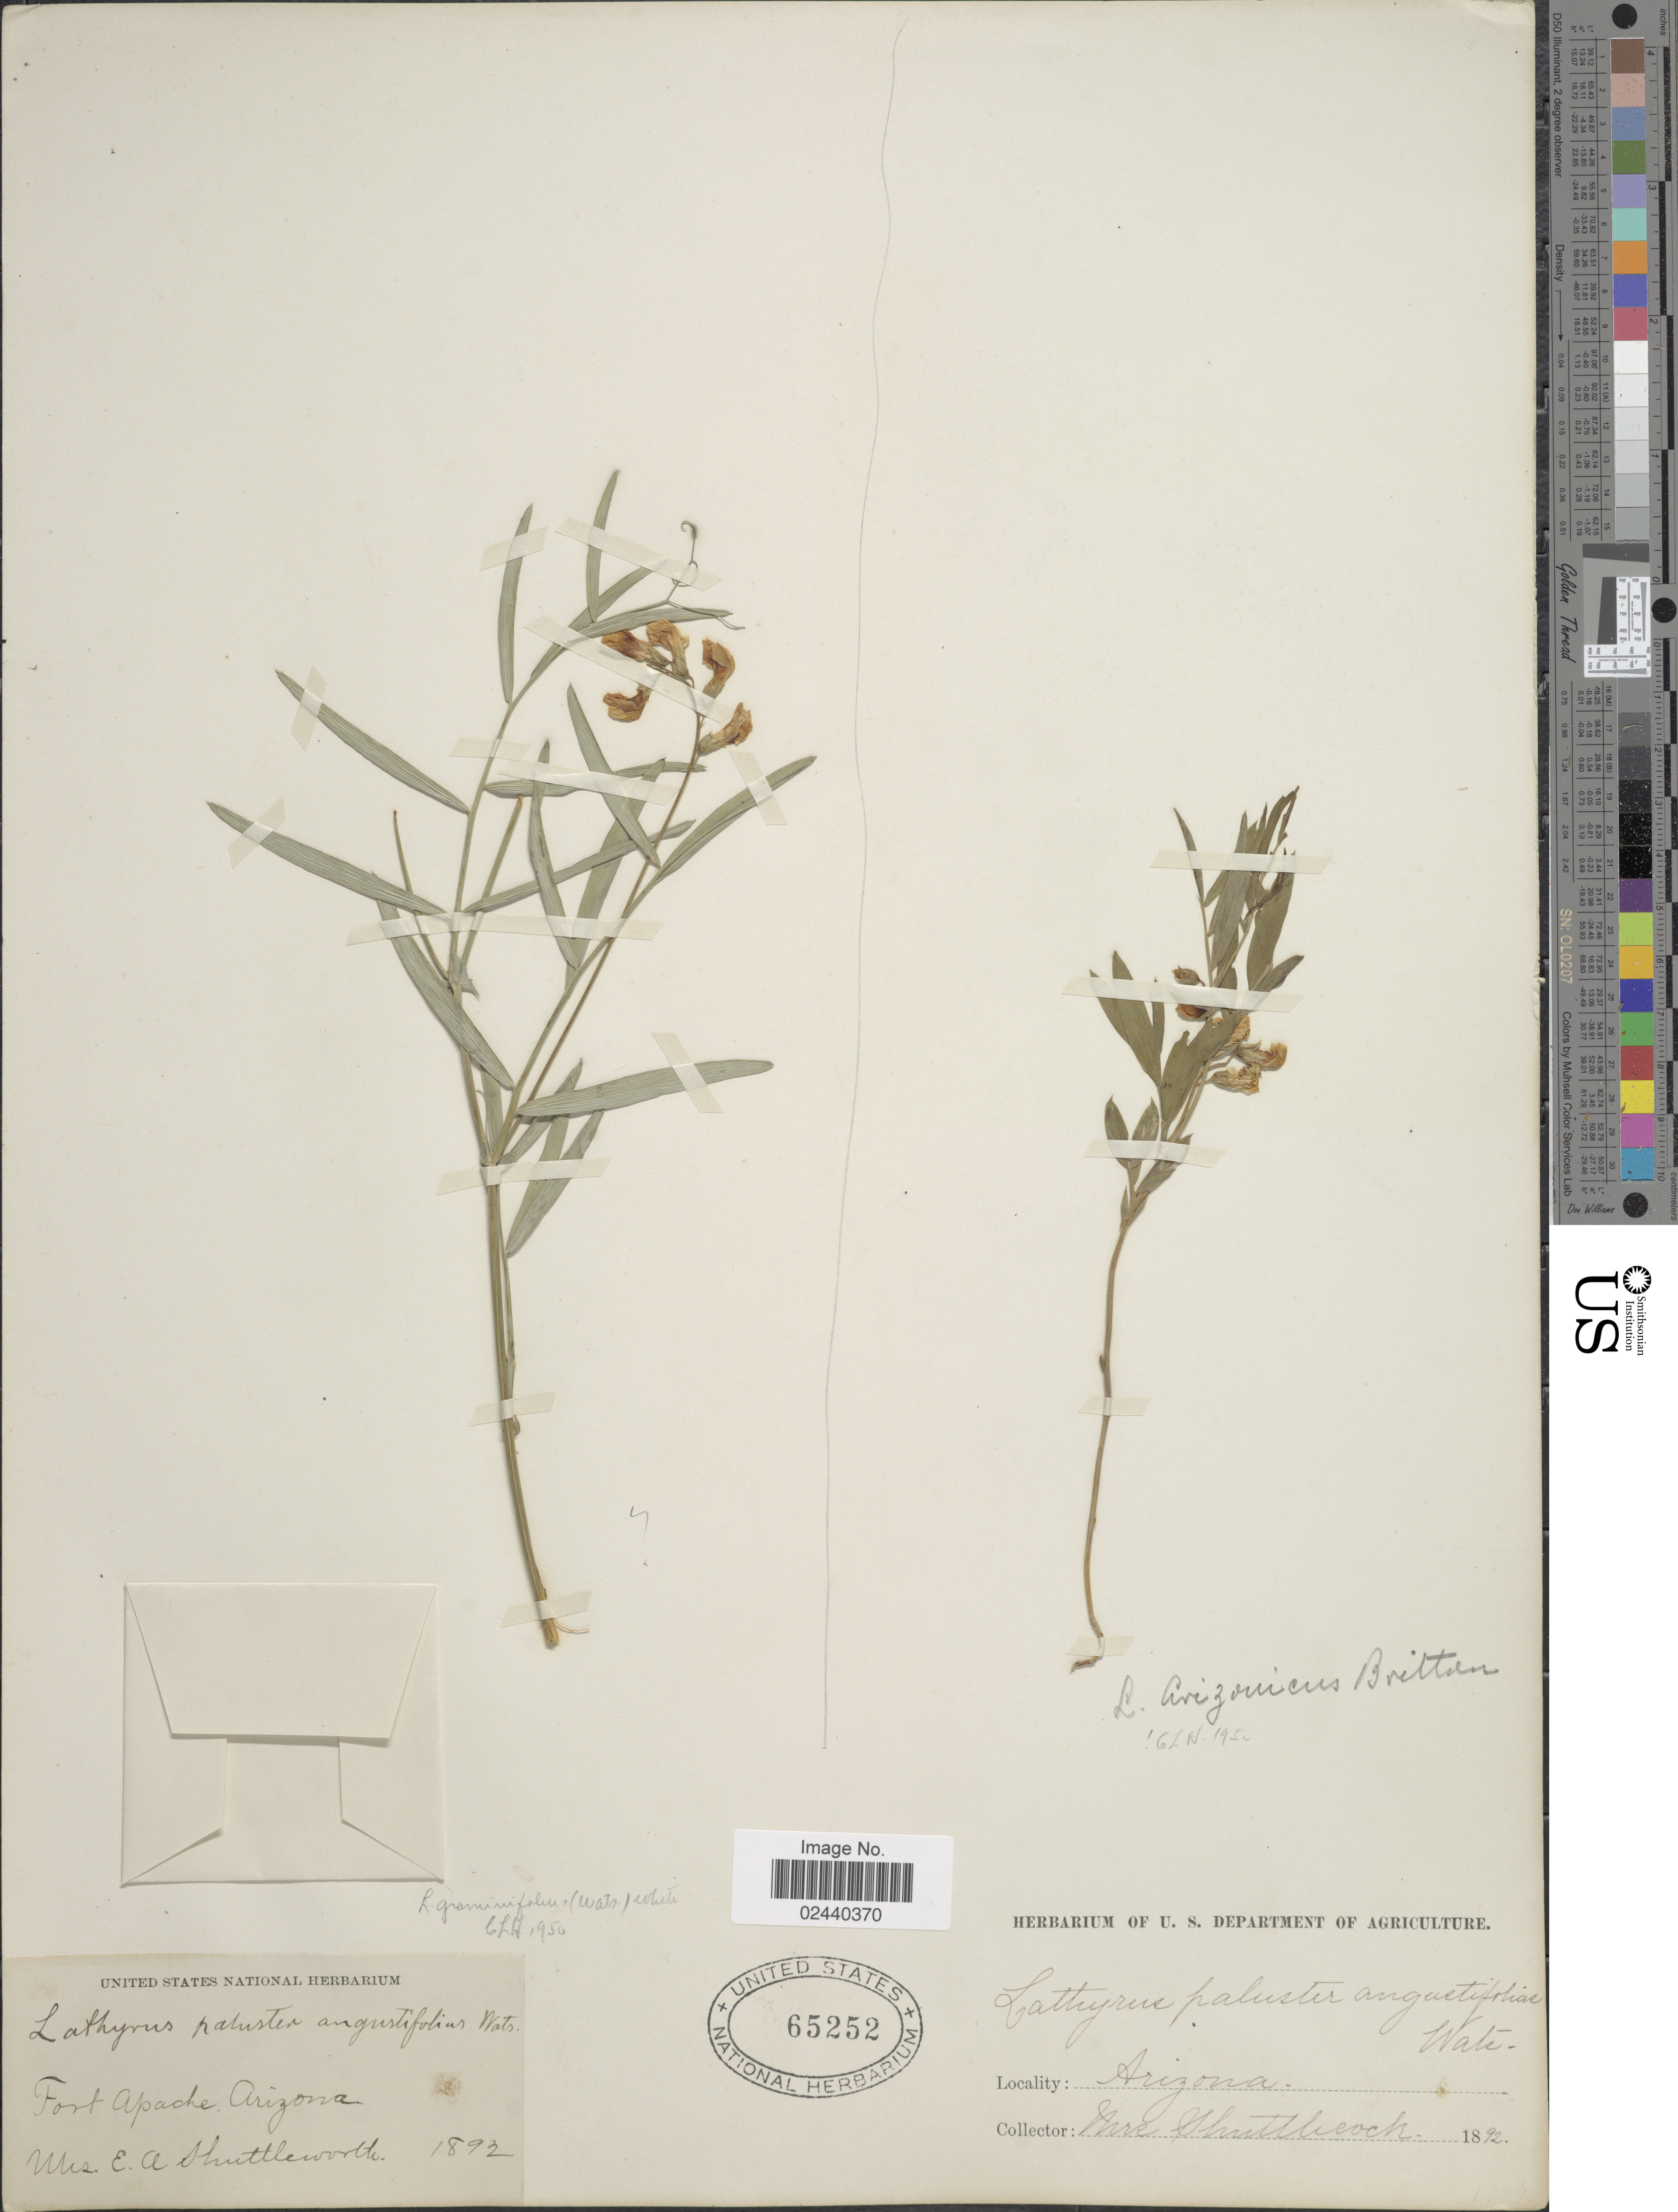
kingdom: Plantae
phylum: Tracheophyta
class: Magnoliopsida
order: Fabales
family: Fabaceae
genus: Lathyrus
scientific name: Lathyrus arizonicus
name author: Britton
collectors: E. Shuttleworth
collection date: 1892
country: United States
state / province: Arizona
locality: Fort Apache, Arizona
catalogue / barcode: US 65252